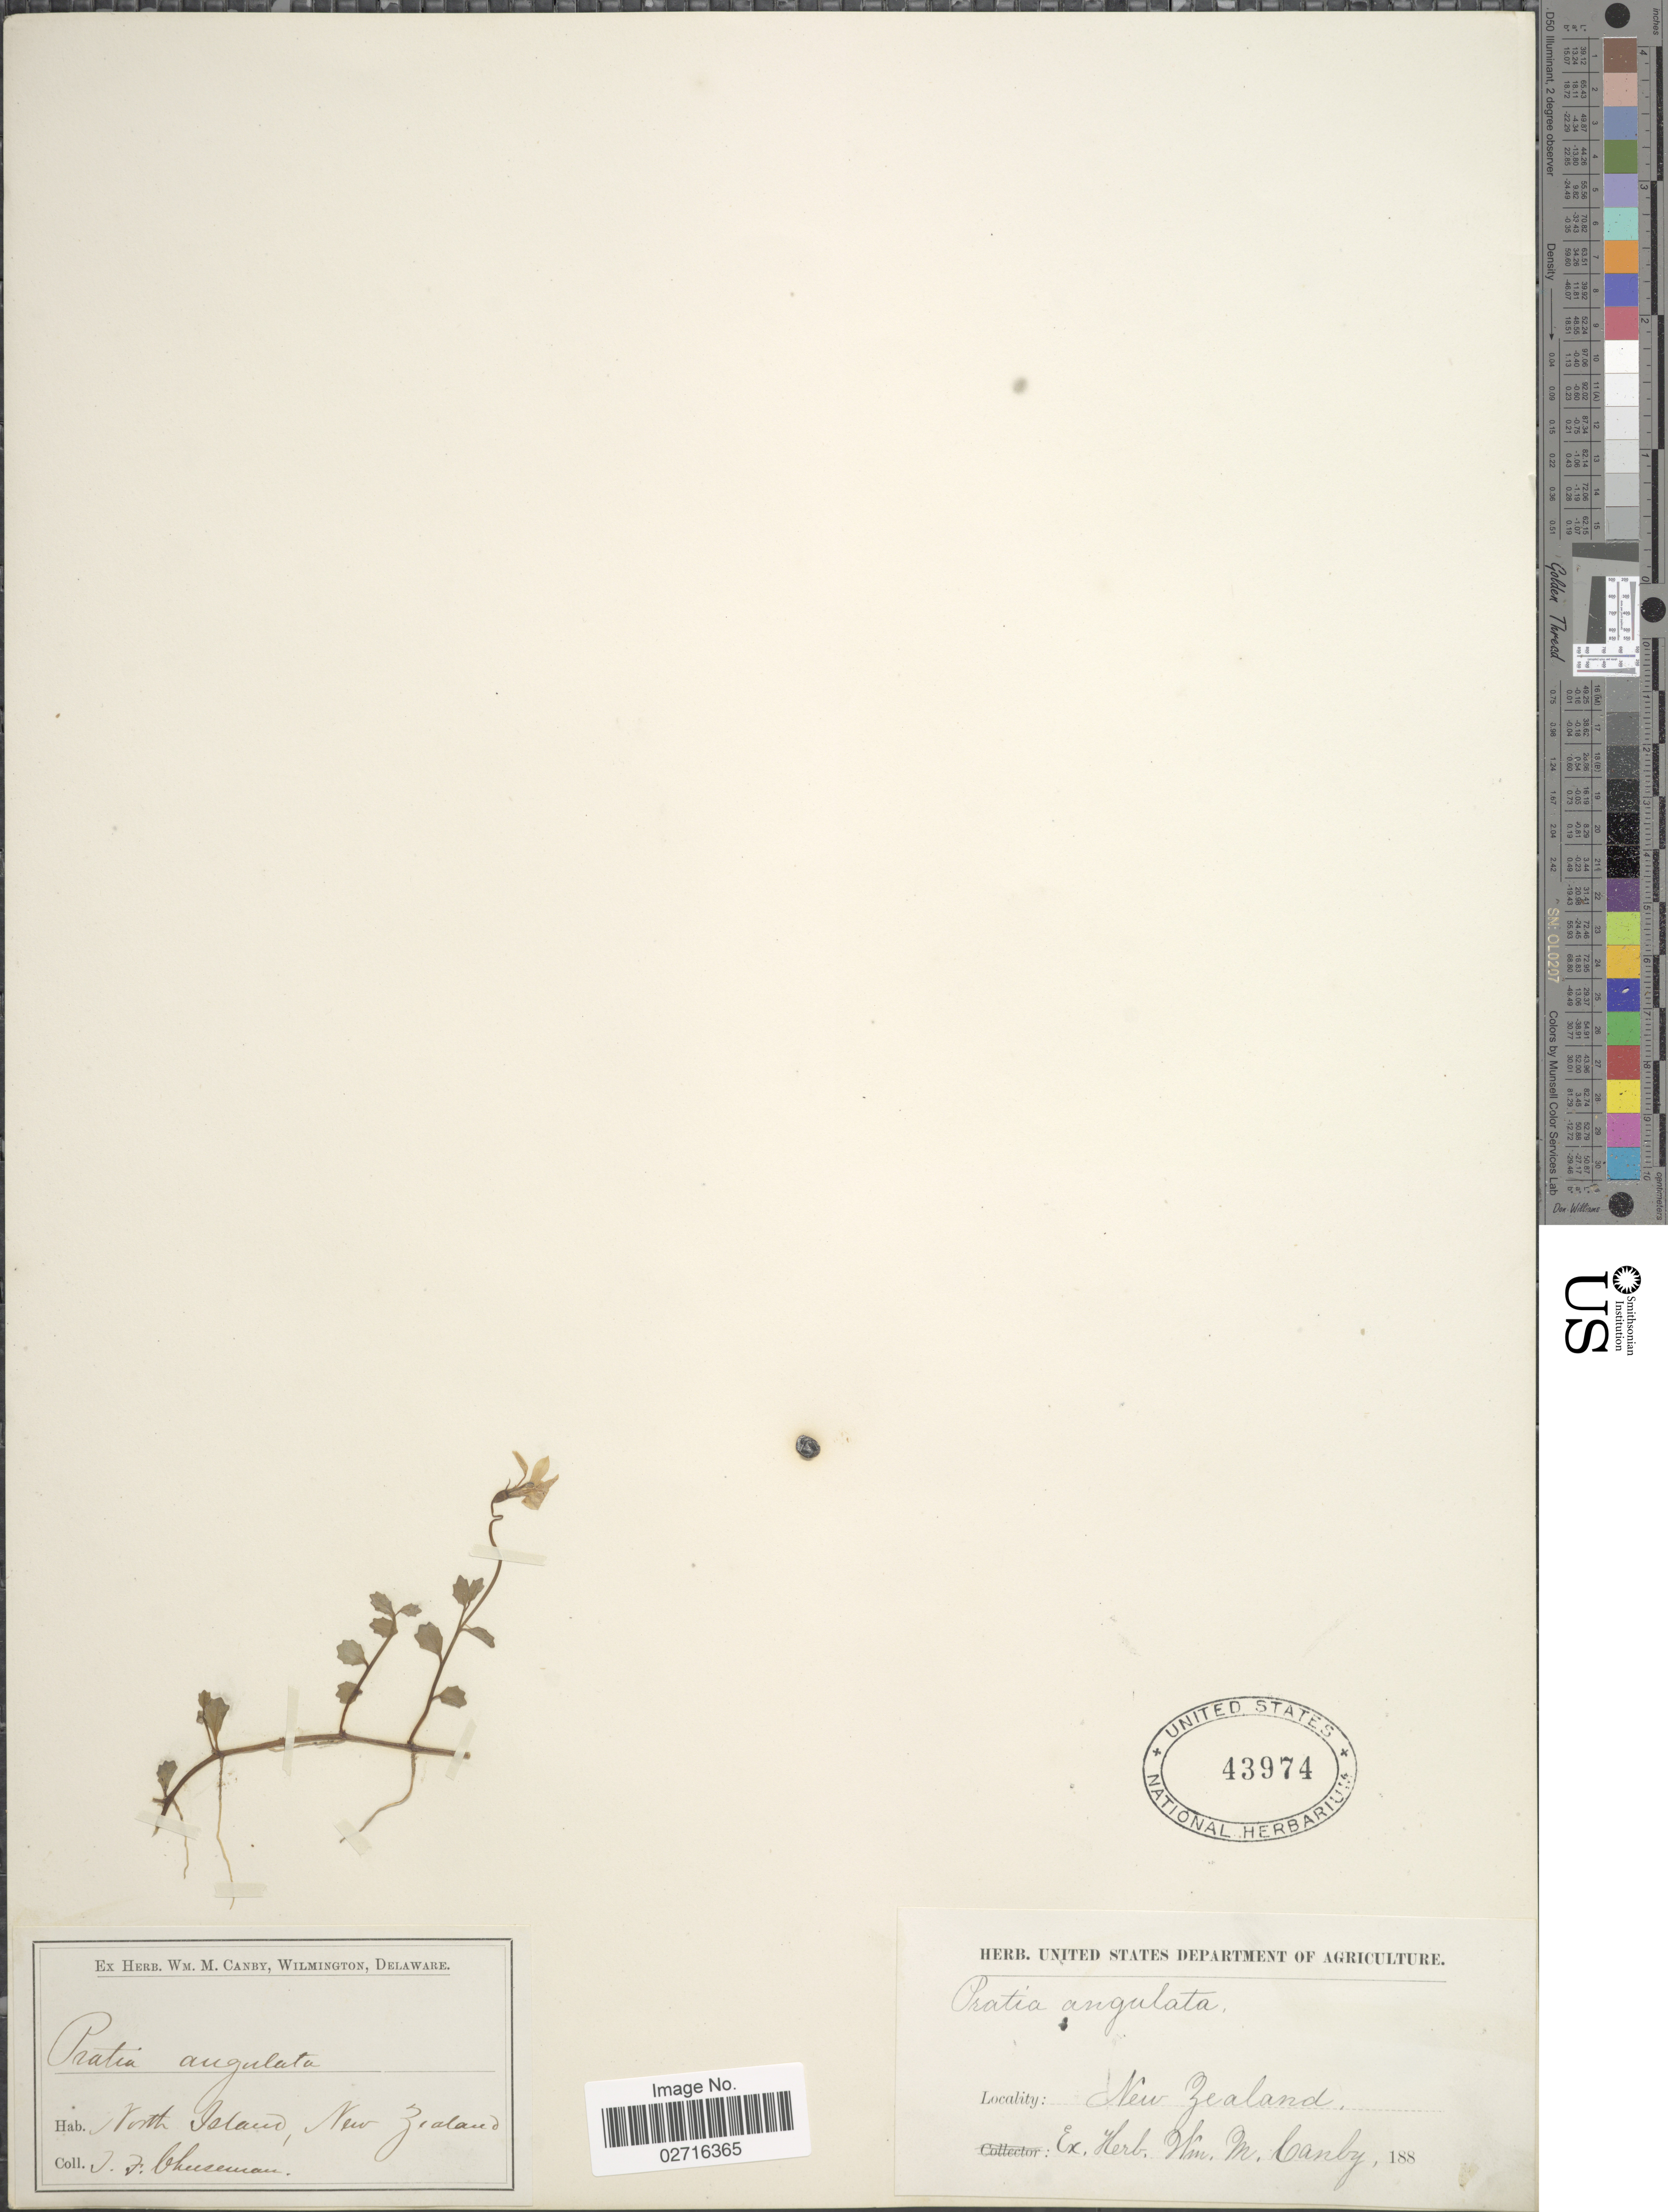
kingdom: Plantae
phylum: Tracheophyta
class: Magnoliopsida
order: Asterales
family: Campanulaceae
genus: Pratia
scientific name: Pratia angulata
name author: (G. Forst.) Hook. f.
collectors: T. F. Cheeseman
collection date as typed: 188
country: New Zealand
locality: North Island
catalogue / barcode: US 43974